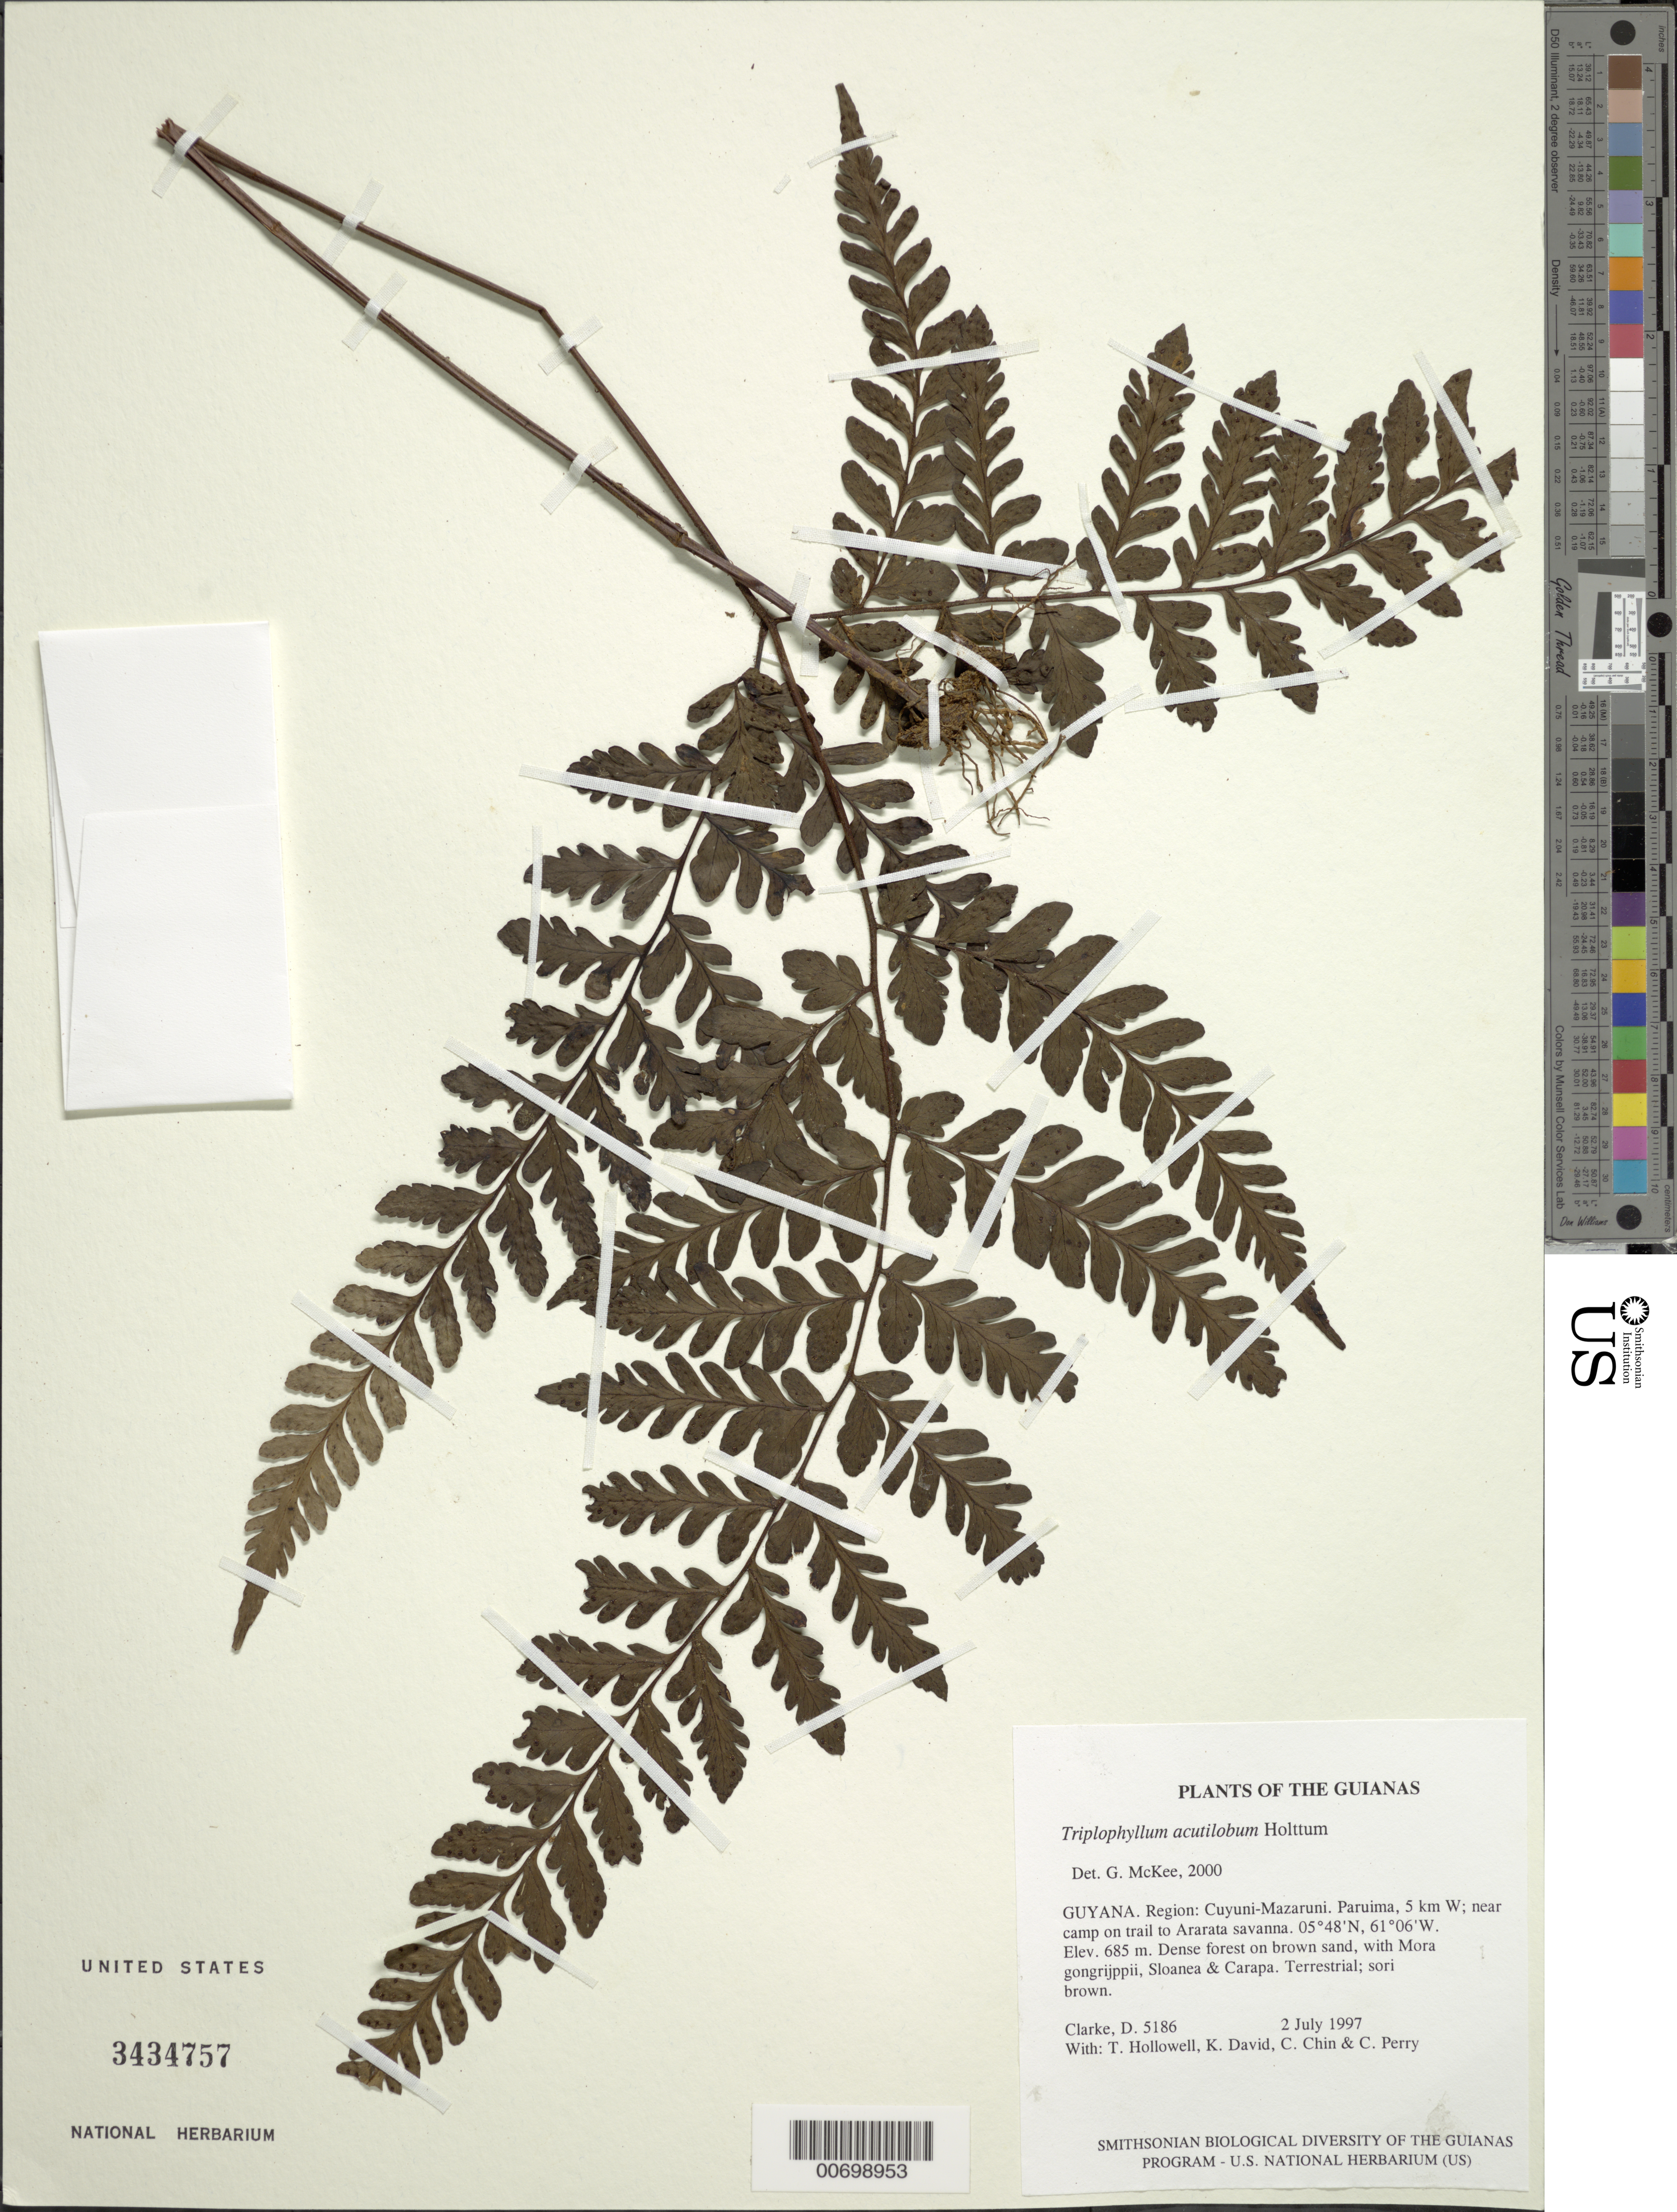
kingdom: Plantae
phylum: Tracheophyta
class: Polypodiopsida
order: Polypodiales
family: Tectariaceae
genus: Triplophyllum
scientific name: Triplophyllum acutilobum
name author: Holttum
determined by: McKee, G. S., (US), NMNH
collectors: H. D. Clarke, T. Hollowell, K. David, C. Chin & C. Perry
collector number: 5186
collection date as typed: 2 July 1997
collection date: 1997-07-02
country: Guyana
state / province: Cuyuni-Mazaruni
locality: Paruima, 5 km W; near camp on trail to Ararata savanna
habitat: Dense forest on brown sand, with Mora gongrijppii, Sloanea & Carapa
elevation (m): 685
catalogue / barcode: US 3434757